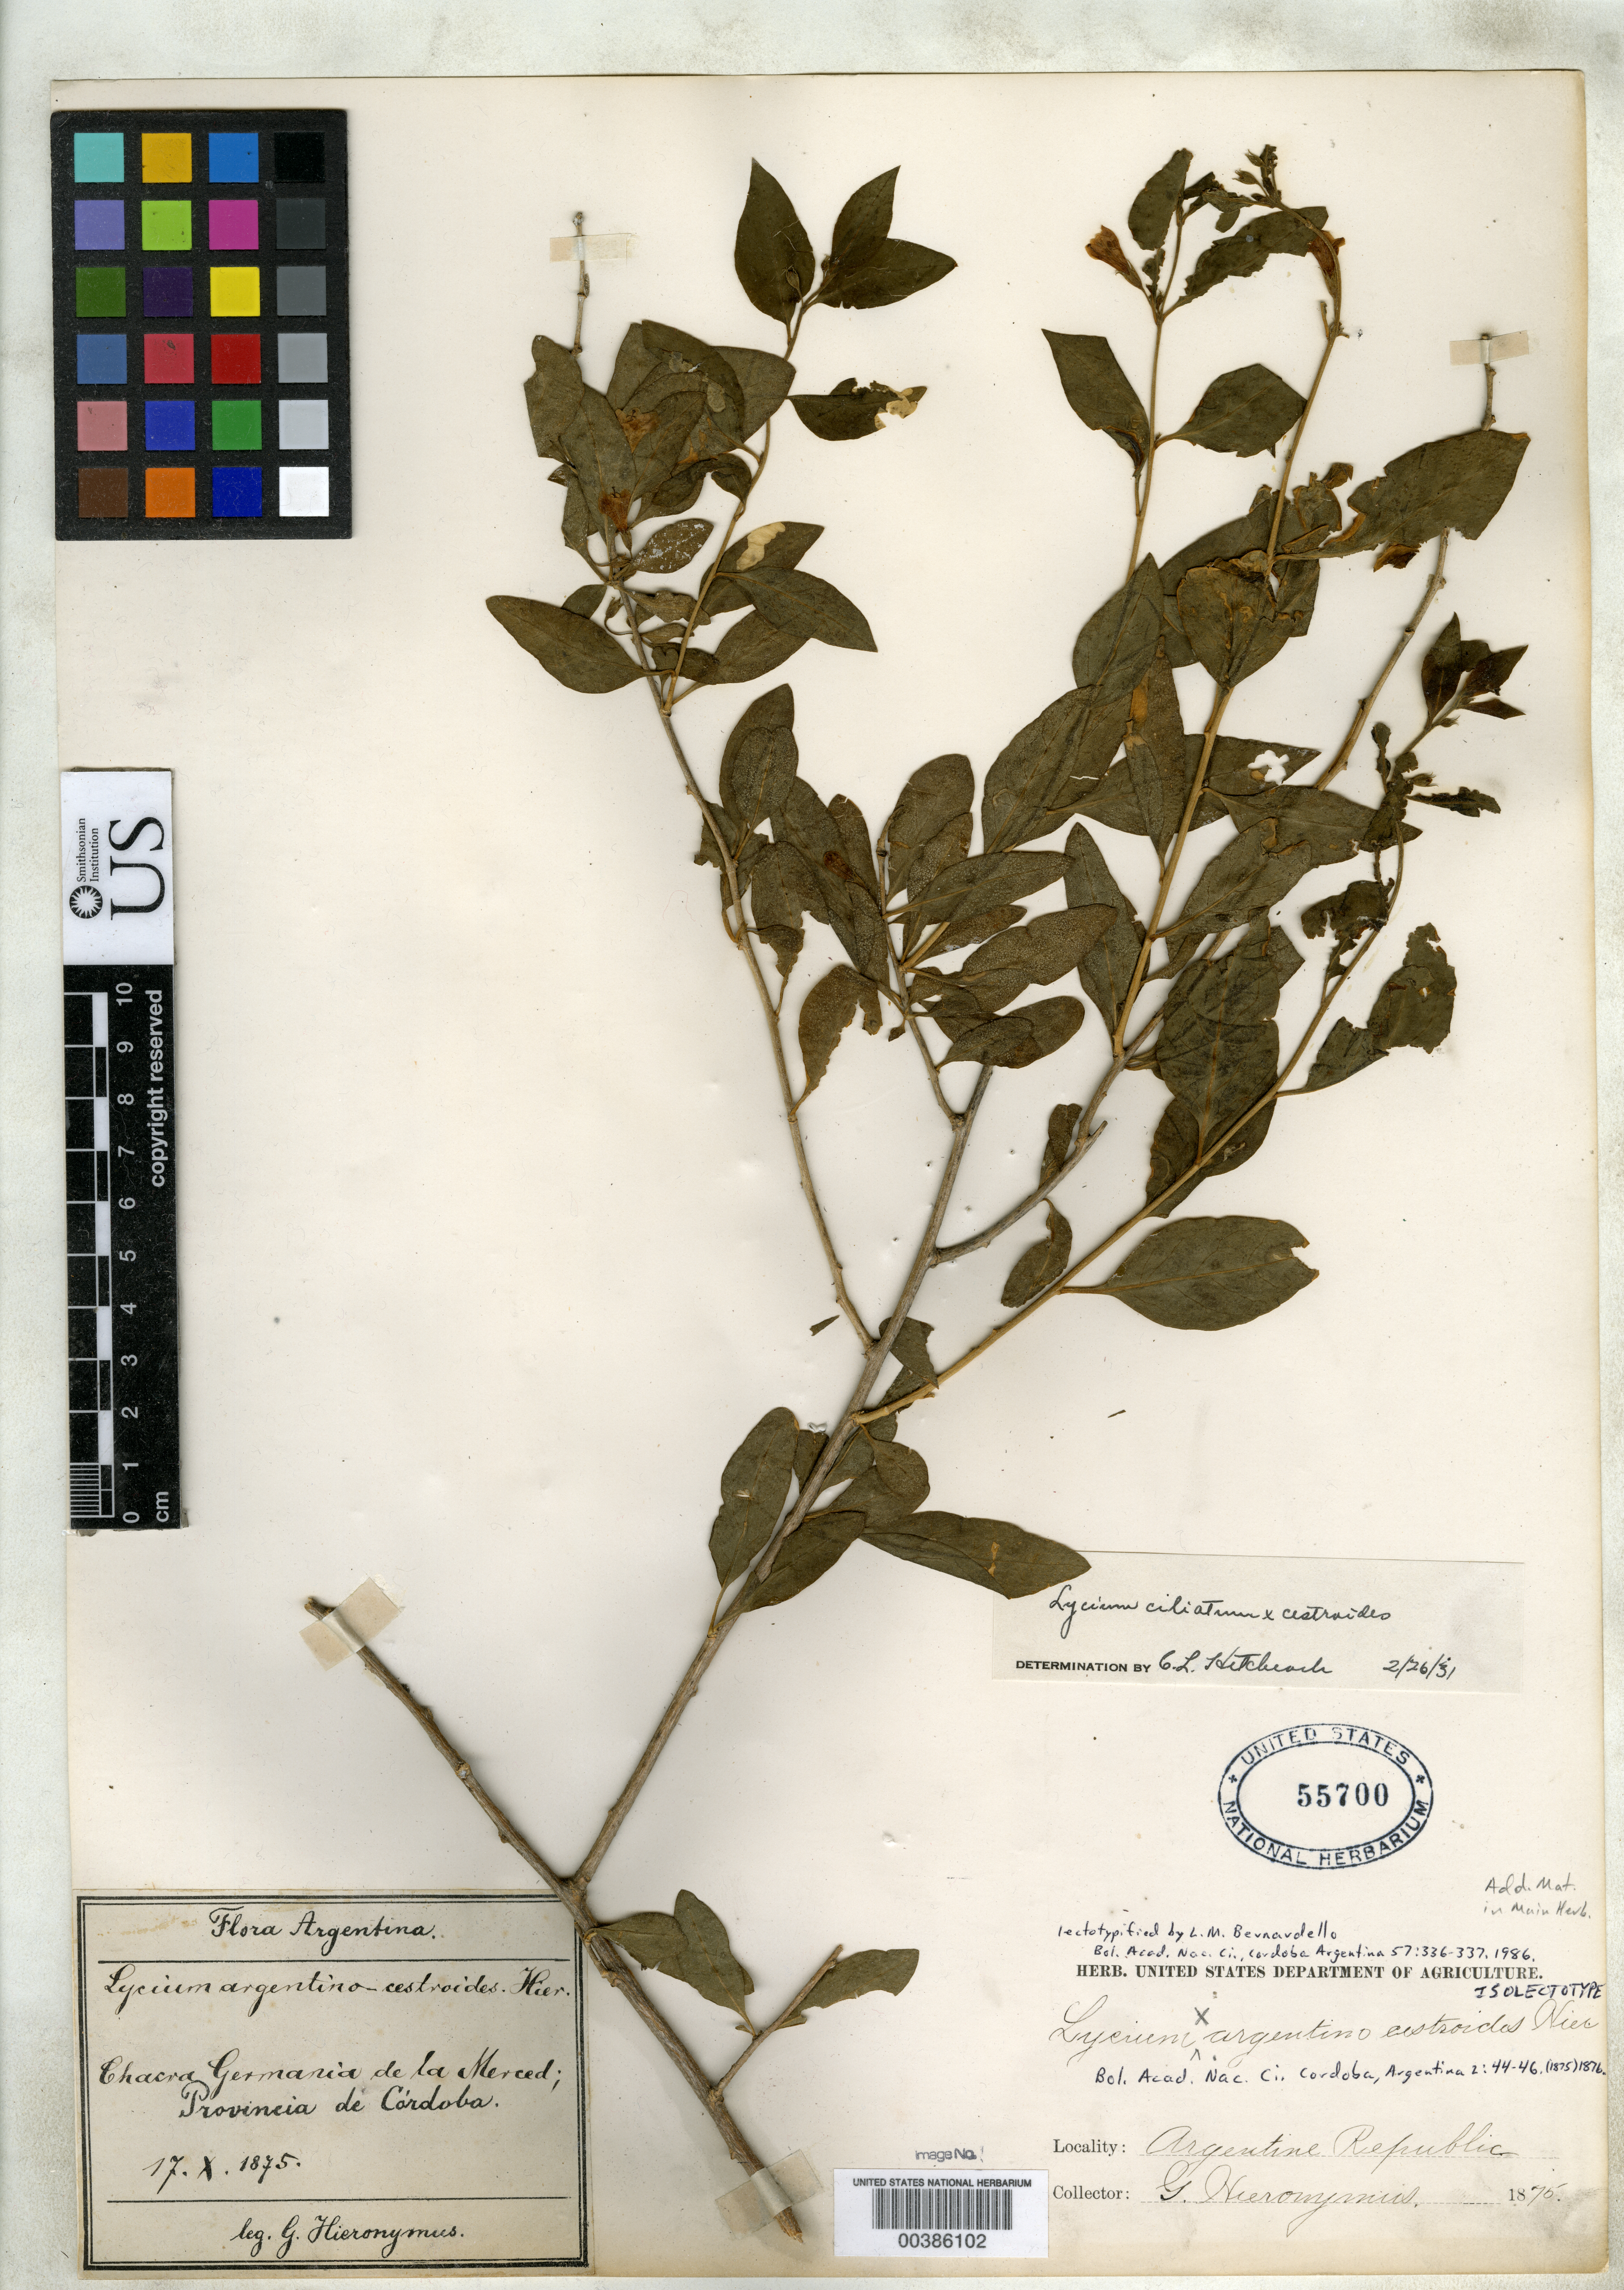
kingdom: Plantae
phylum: Tracheophyta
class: Magnoliopsida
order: Solanales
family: Solanaceae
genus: Lycium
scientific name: Lycium x argentinocestroides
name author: Hieron. ex Seckt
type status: Isolectotype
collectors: G. H. Hieronymus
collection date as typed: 17 Oct 1875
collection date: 1875-10-17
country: Argentina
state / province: Córdoba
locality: Chacra Germania de La Merced.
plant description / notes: Apparently a nothospecies, identified as Lycium ciliatium x L. cestroides by Hitchcock (1931) and treated as such by Bernardelo (1986).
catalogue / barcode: US 55700